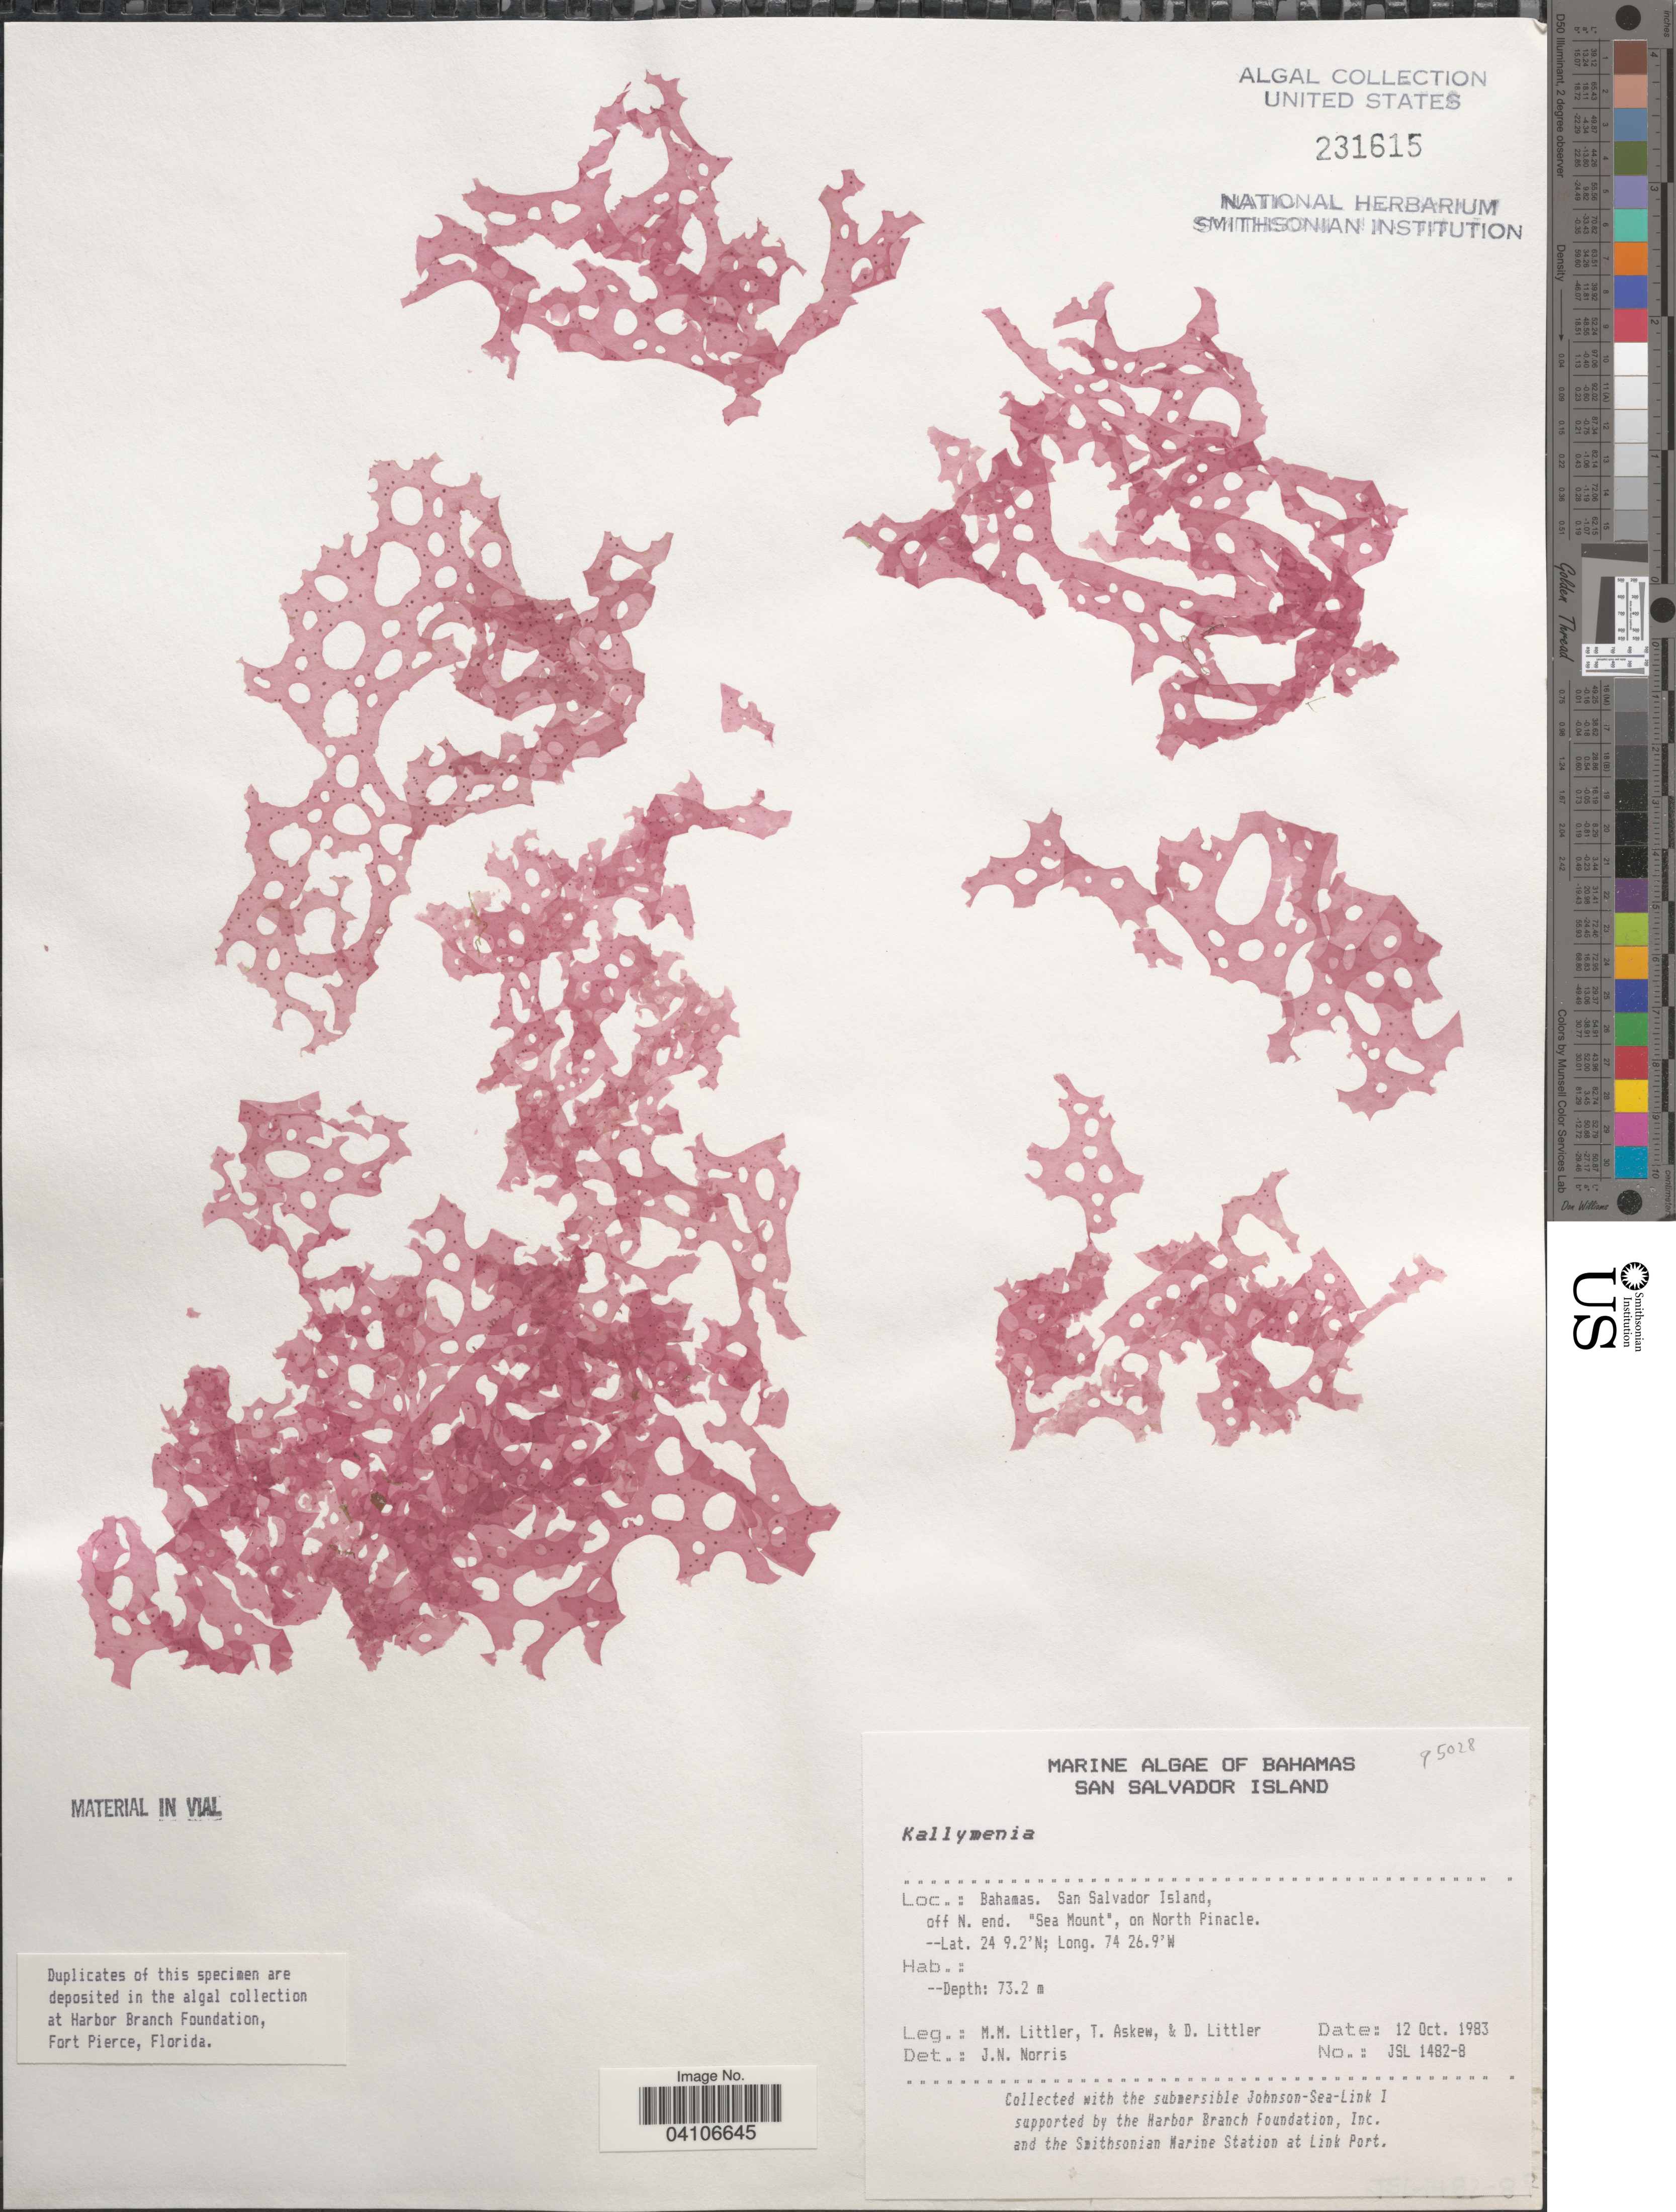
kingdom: Plantae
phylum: Rhodophyta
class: Florideophyceae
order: Gigartinales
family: Kallymeniaceae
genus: Kallymenia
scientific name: Kallymenia sp.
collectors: T. Askew & D. S. Littler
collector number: JSL 1482-8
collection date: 1983-10-12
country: Bahamas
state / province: San Salvador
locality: San Salvador Island, off N. end. "Sea Mount", on North Pinacle.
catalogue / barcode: US 231615